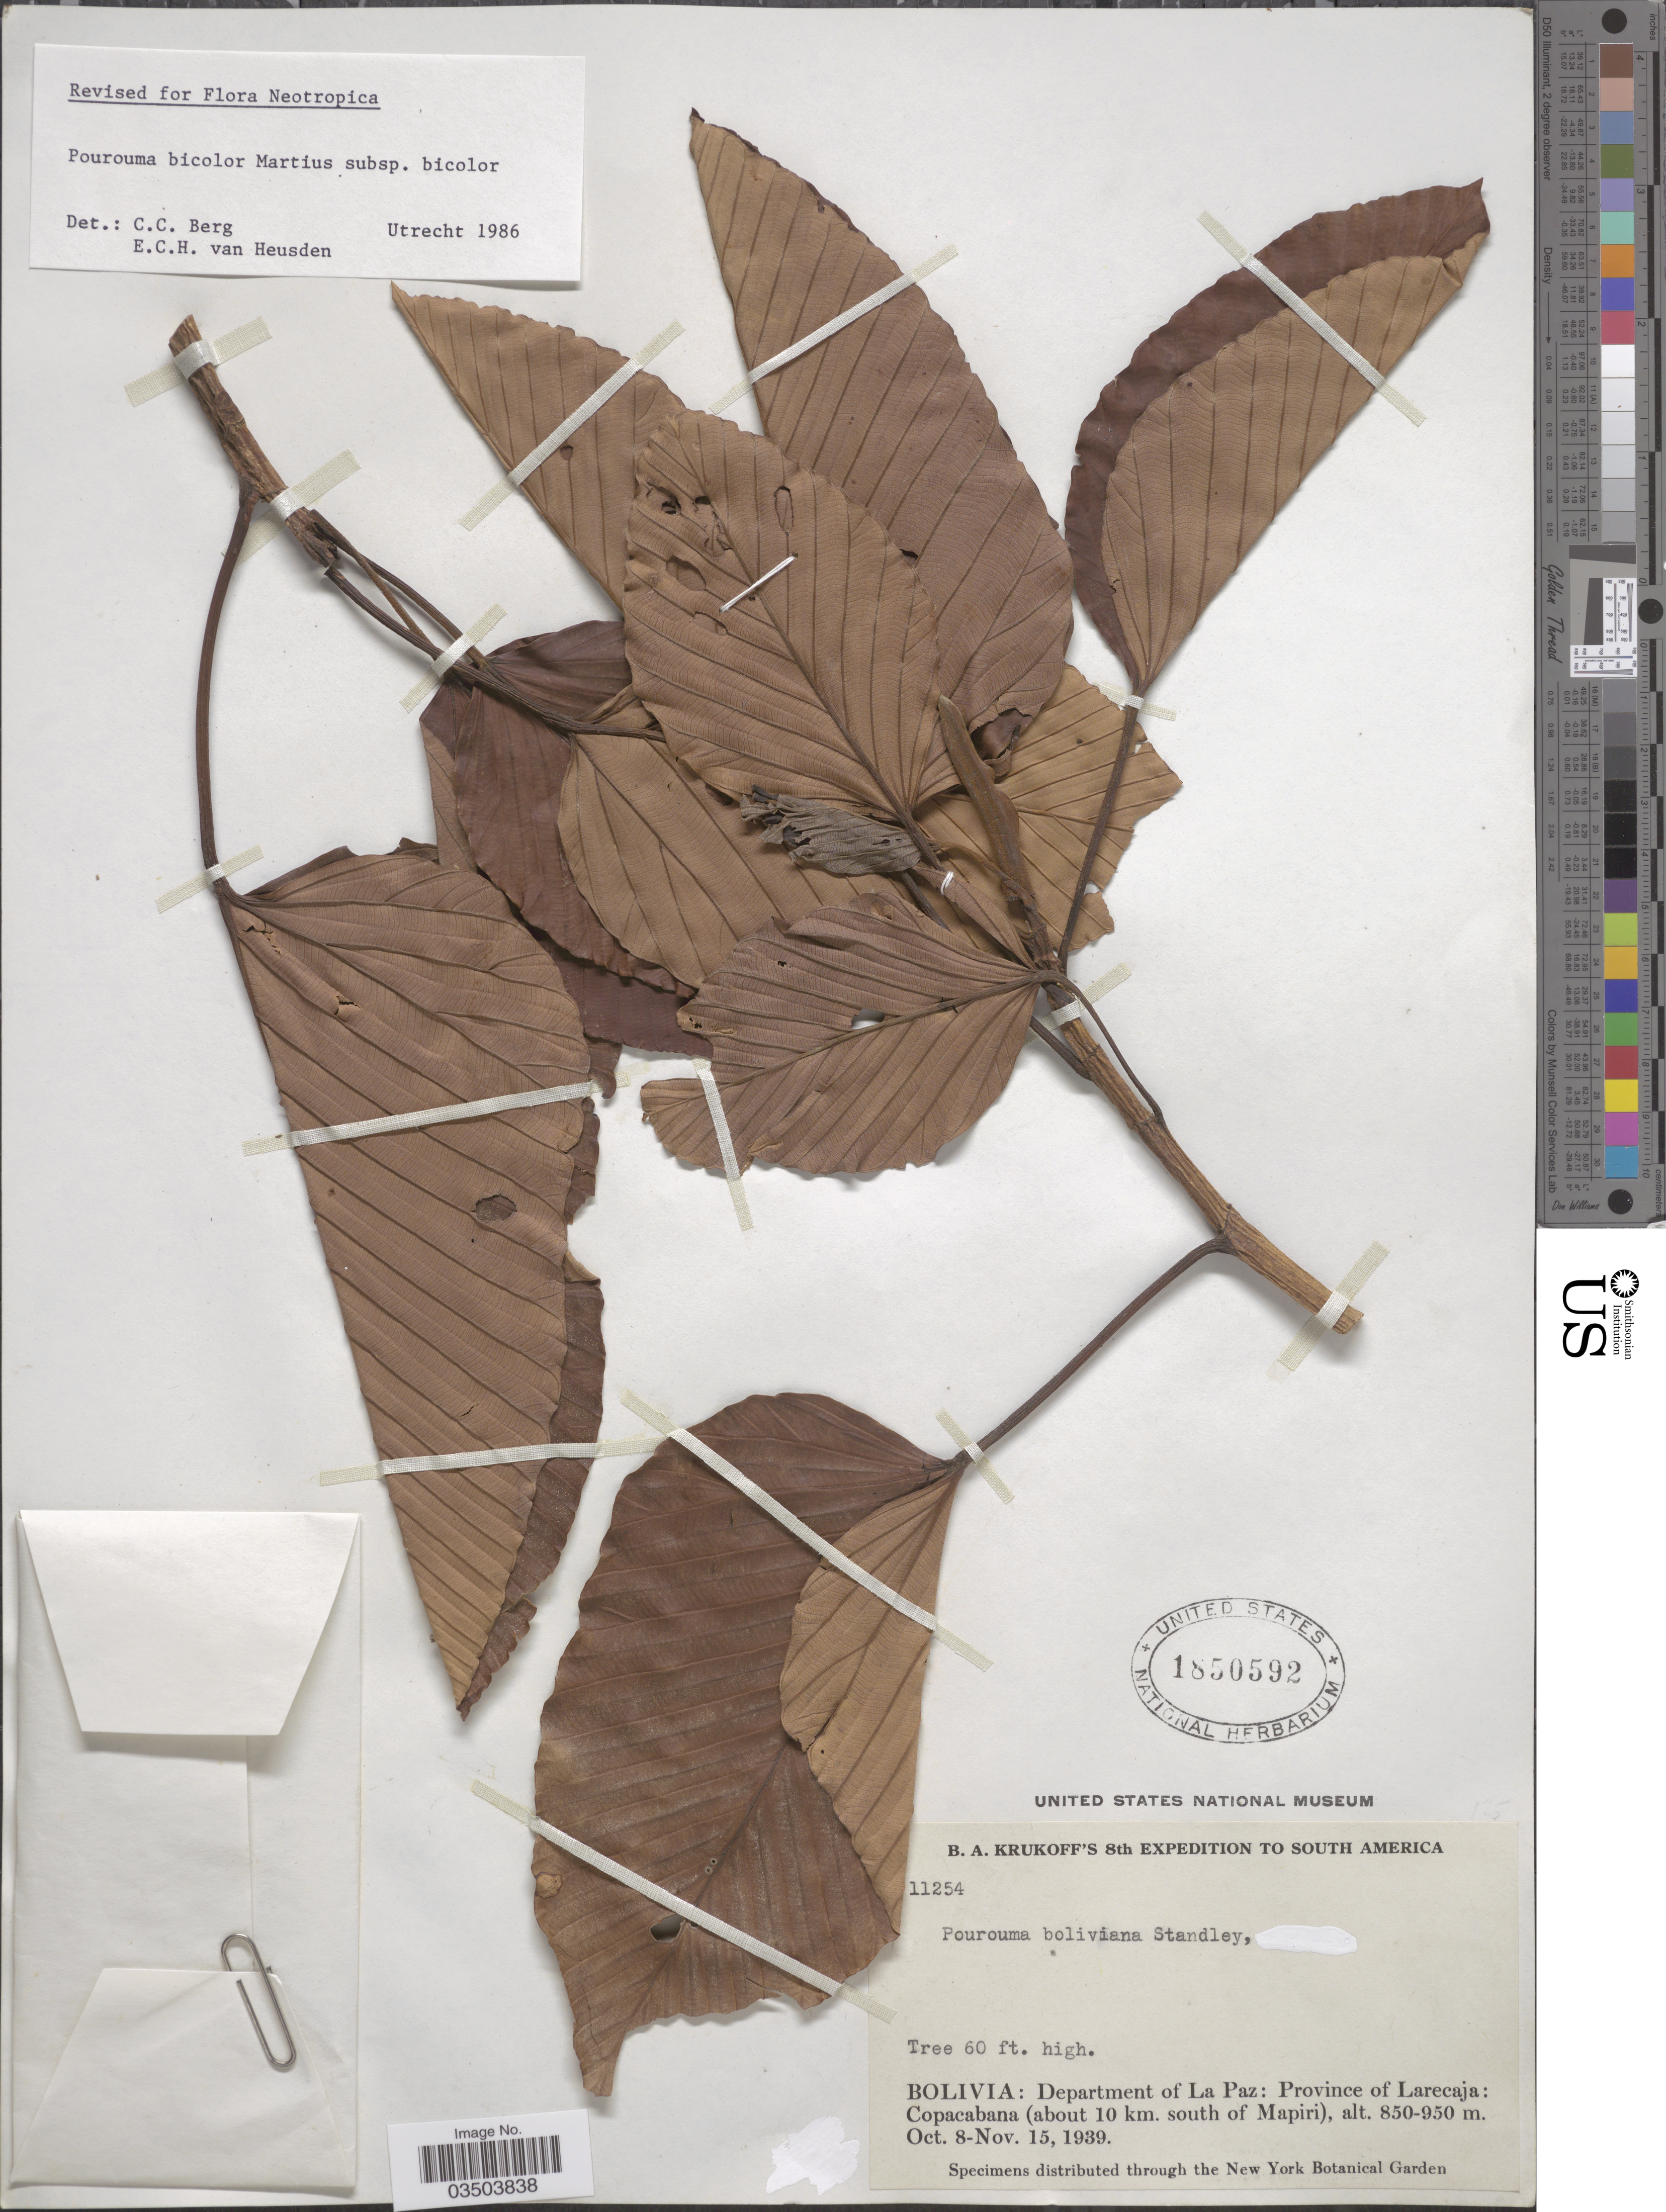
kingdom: Plantae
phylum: Tracheophyta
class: Magnoliopsida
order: Rosales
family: Urticaceae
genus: Pourouma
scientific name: Pourouma bicolor subsp. bicolor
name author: Mart.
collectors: B. A. Krukoff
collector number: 11254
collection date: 1939-10-08/1939-11-15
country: Bolivia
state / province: La Paz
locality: Department of La Paz: Province of Larecaja: Copacabana (about 10 km. south of Mapiri).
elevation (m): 850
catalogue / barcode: US 1850592